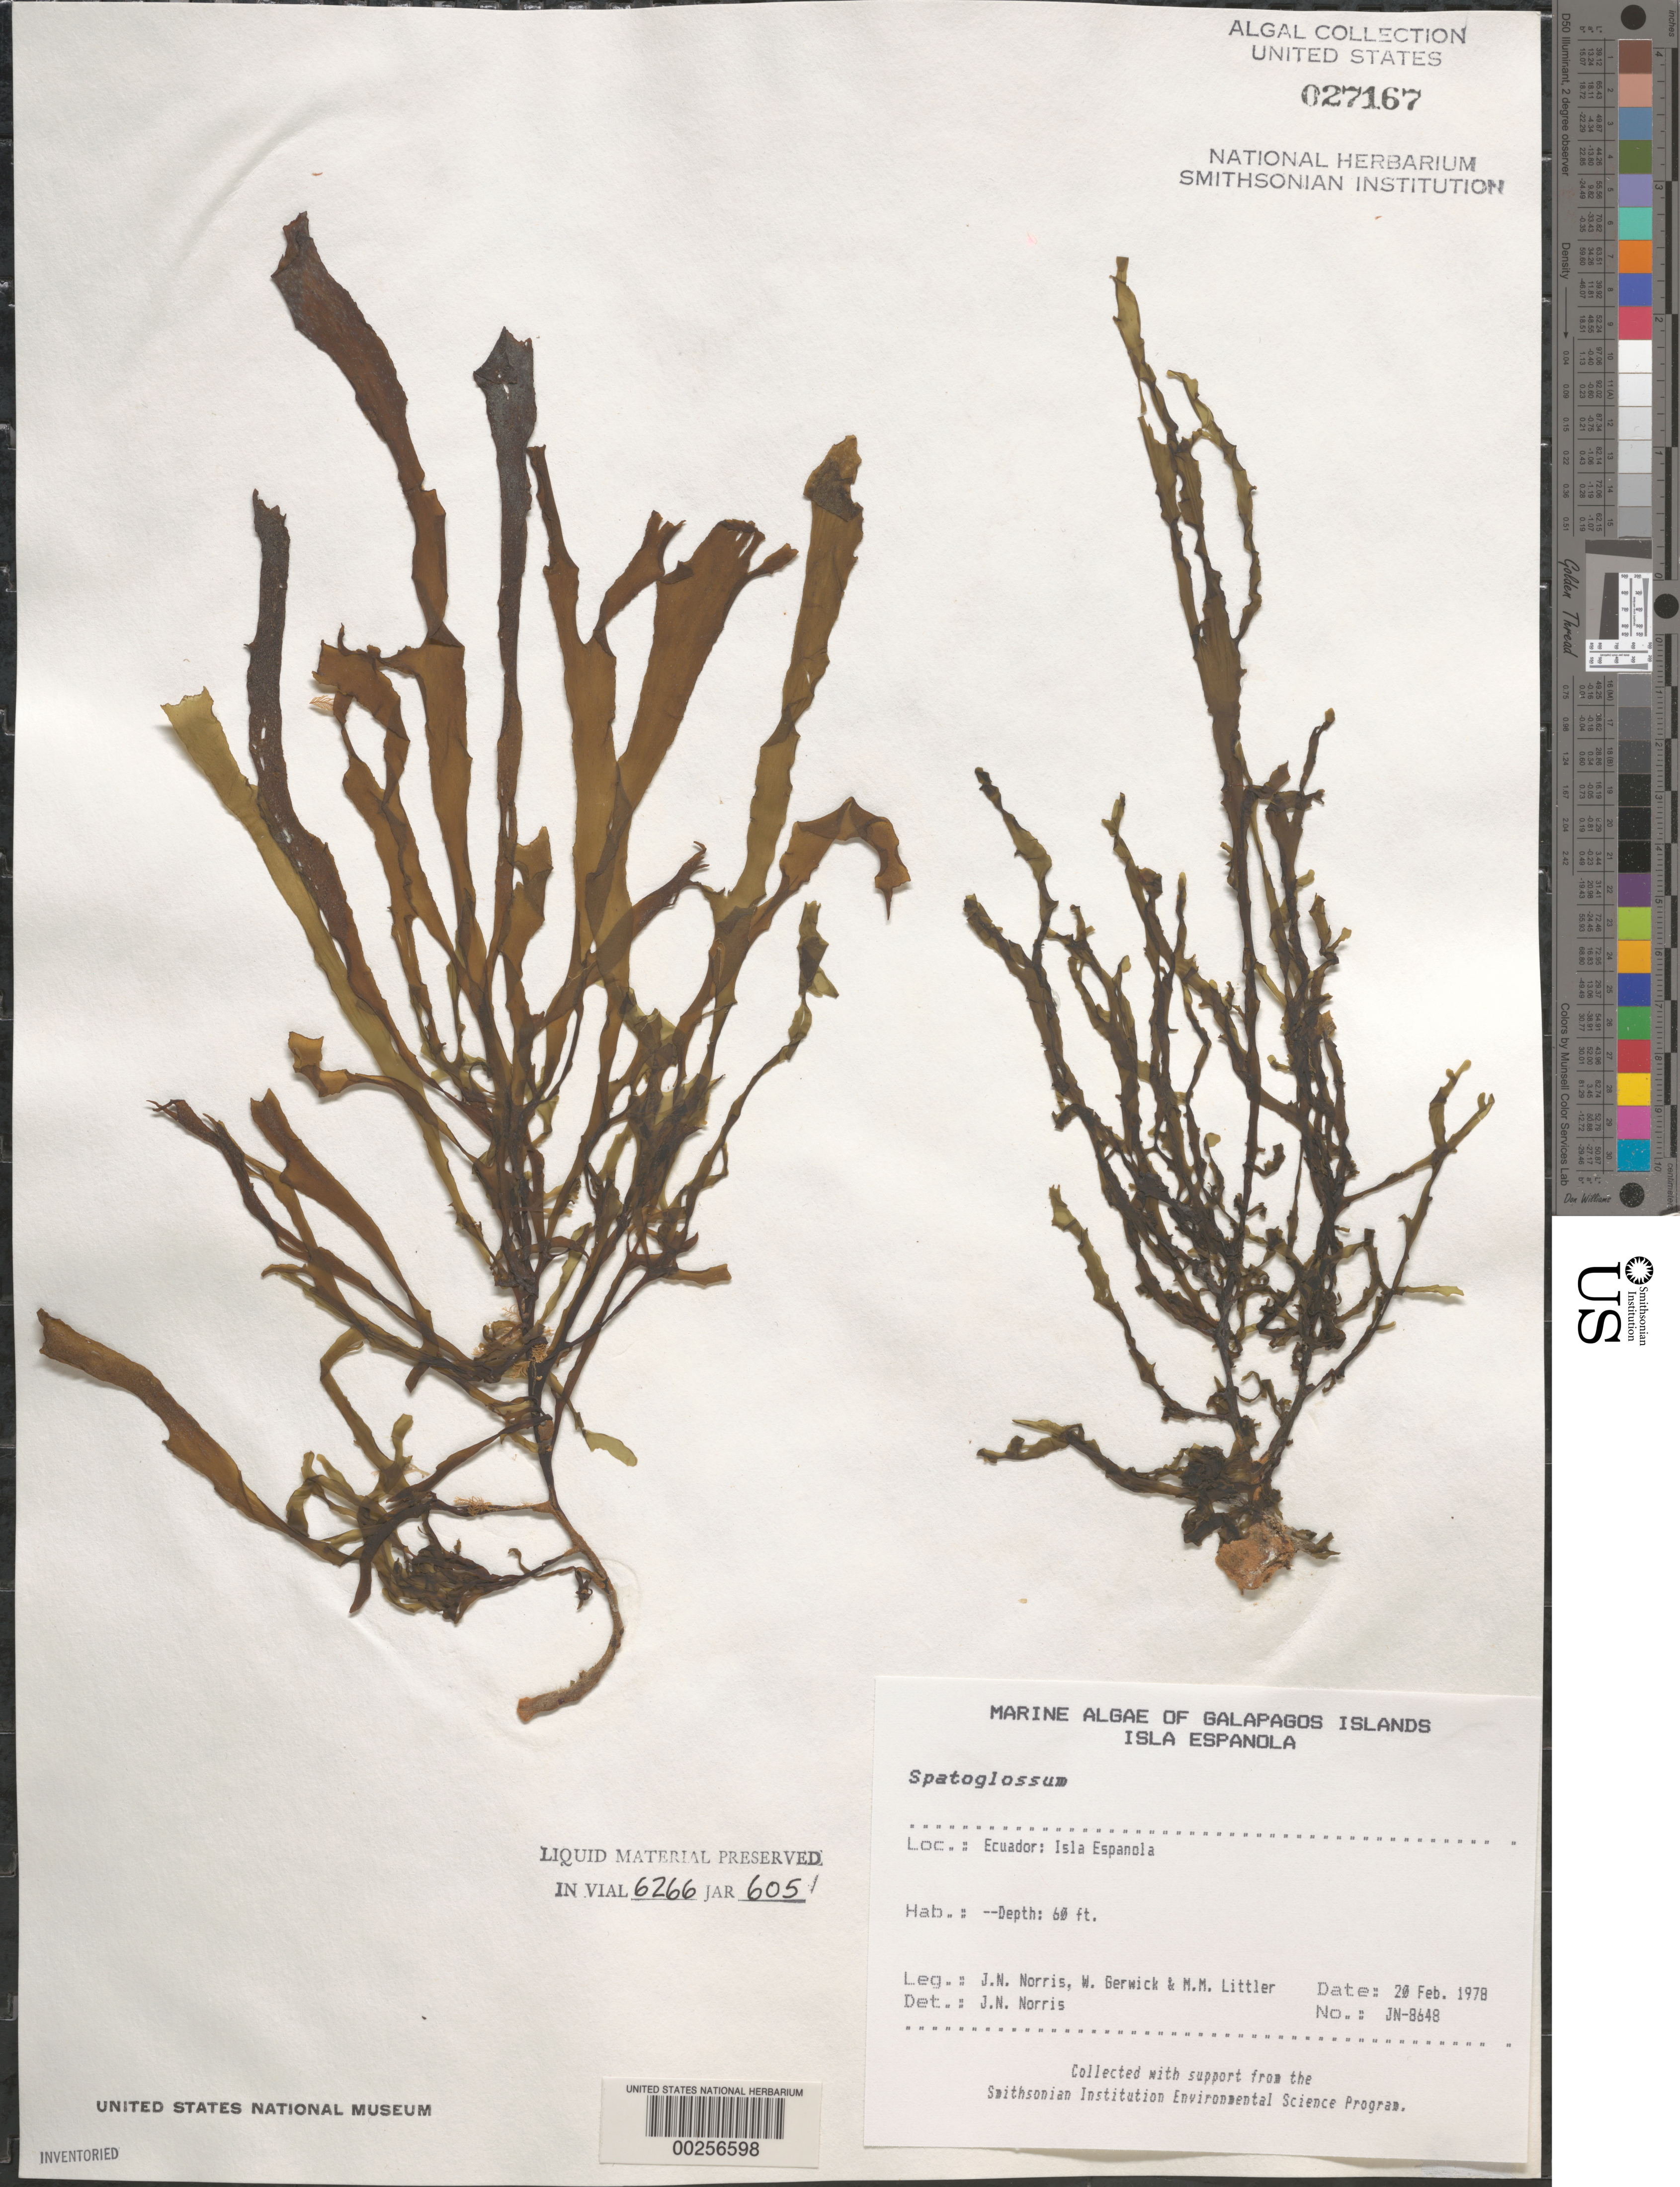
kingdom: Chromista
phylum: Ochrophyta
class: Phaeophyceae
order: Dictyotales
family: Dictyotaceae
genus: Spatoglossum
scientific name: Spatoglossum sp.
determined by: Norris, James N.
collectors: J. N. Norris, W. Gerwick & M. M. Littler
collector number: JN-8648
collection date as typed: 20 Feb 1978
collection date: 1978-02-20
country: Ecuador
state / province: Colón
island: Española [Hood]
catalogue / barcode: US 27167